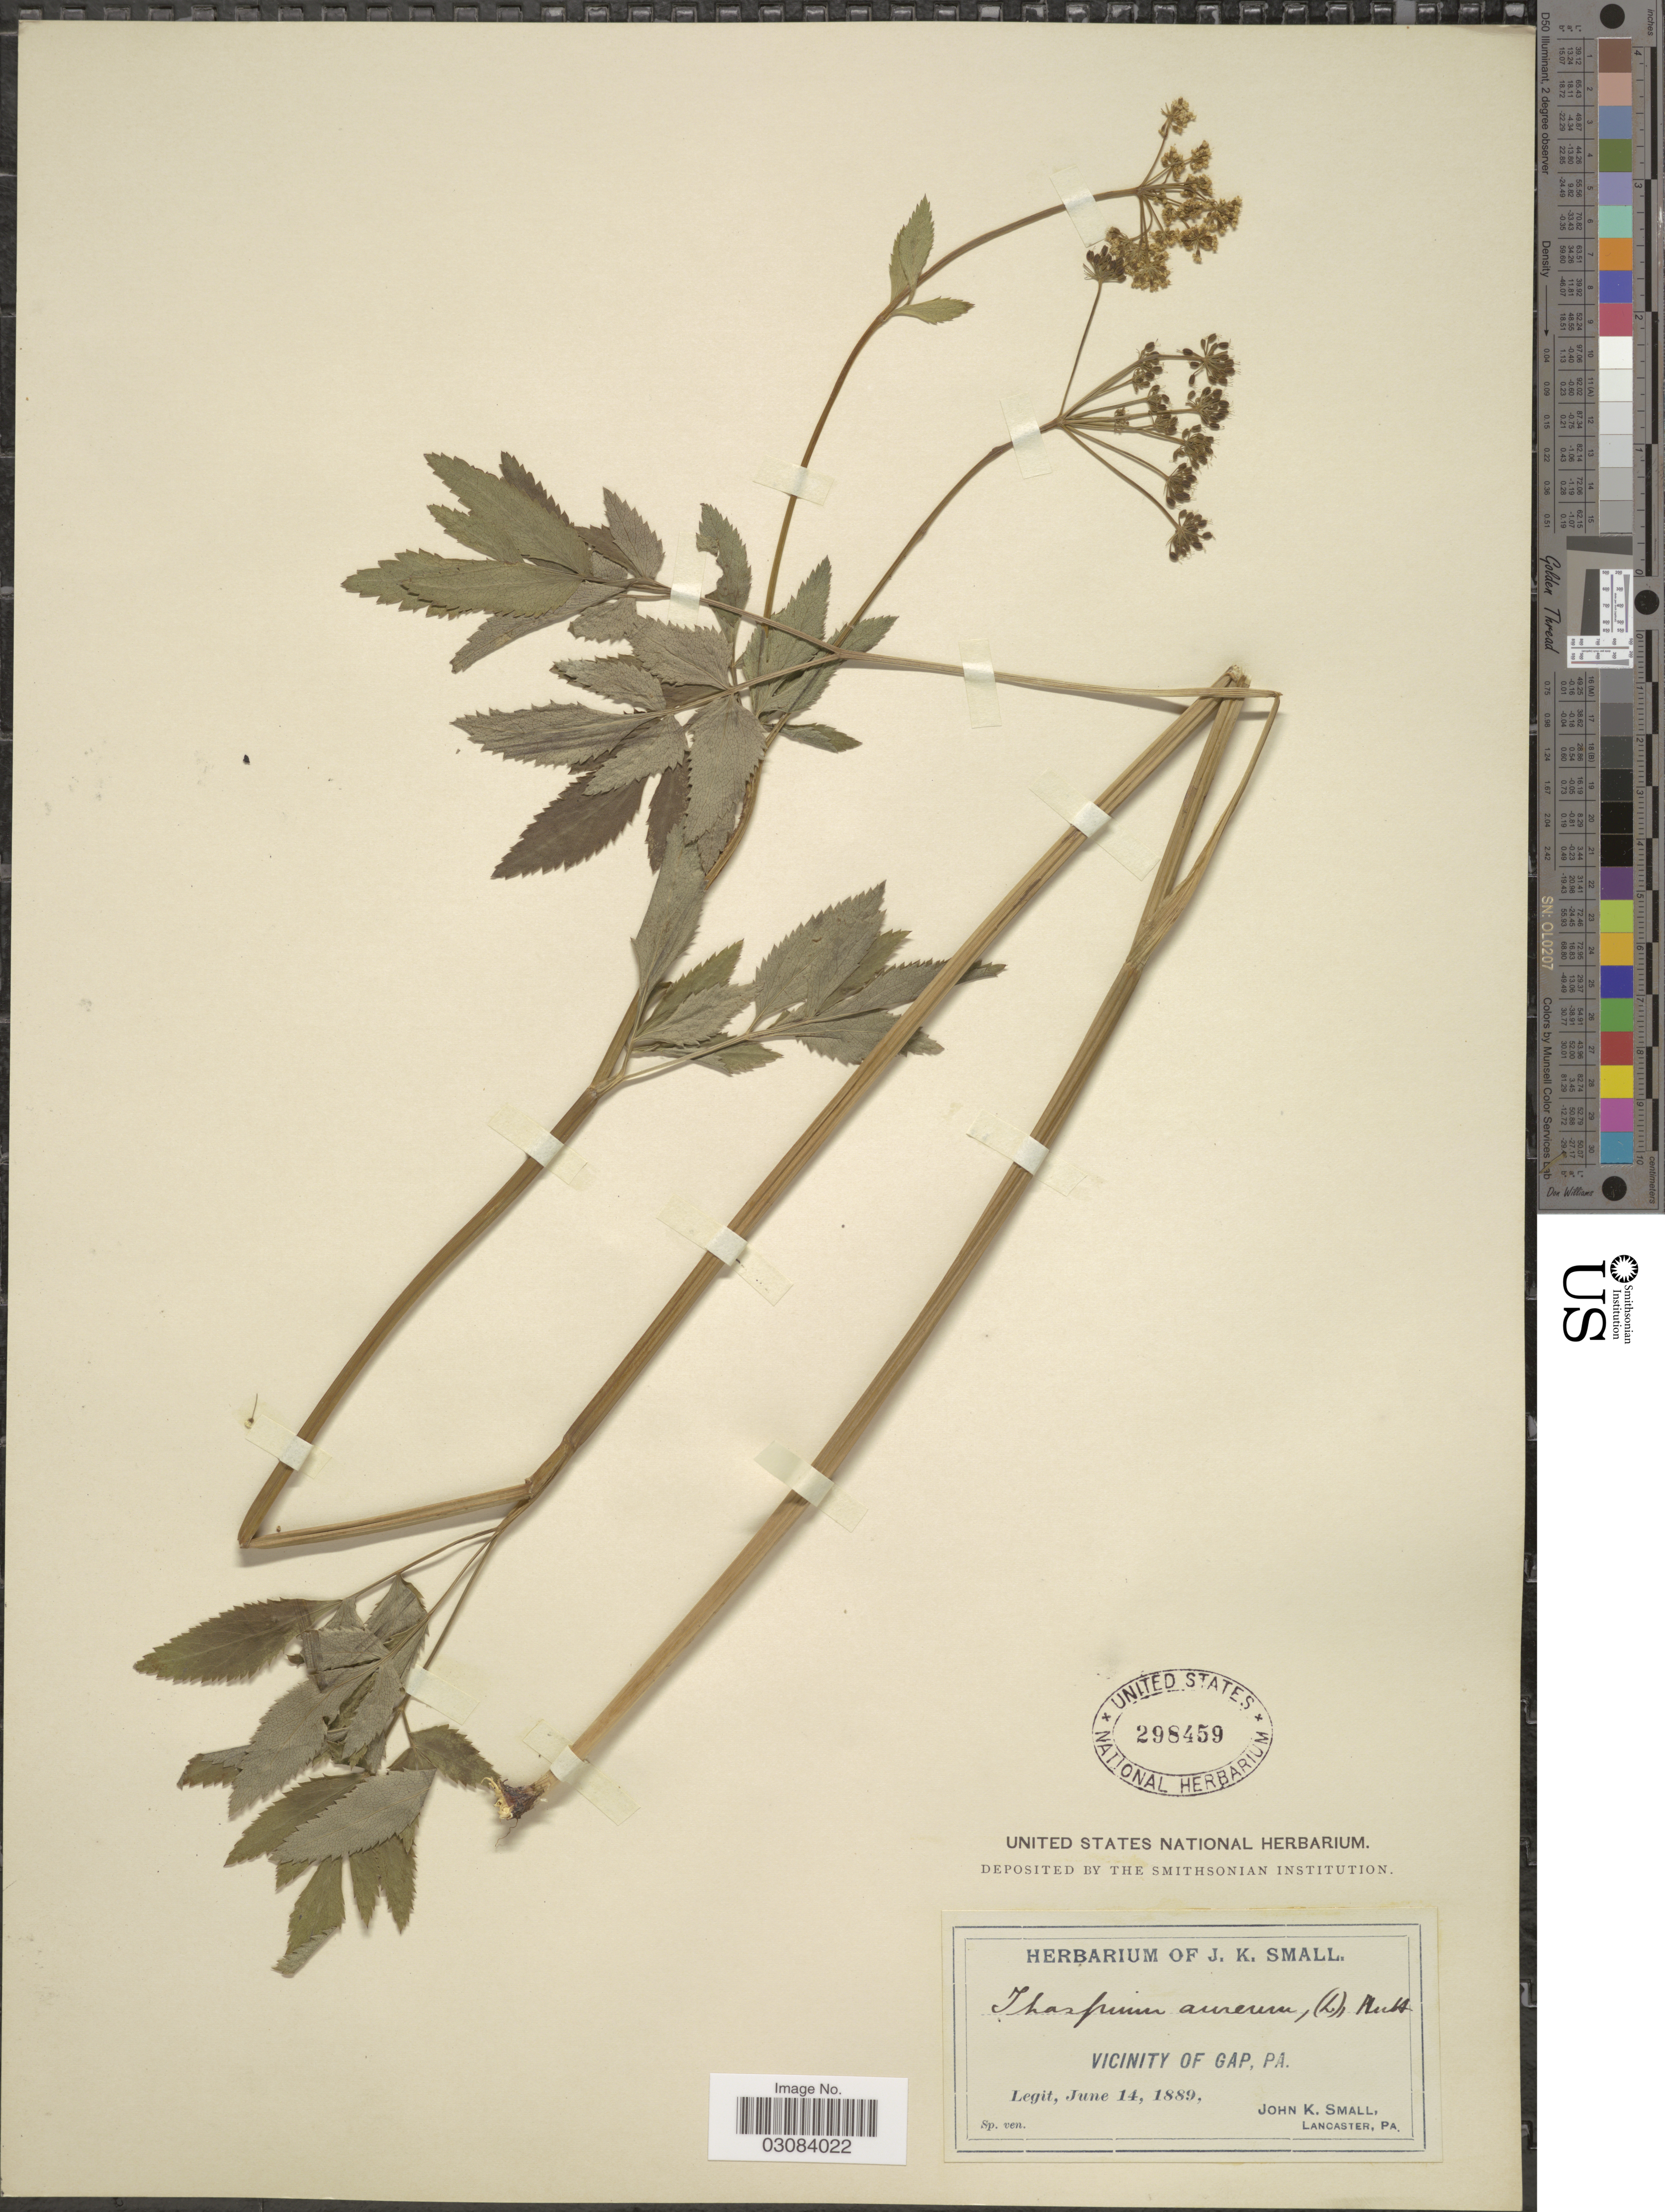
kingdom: Plantae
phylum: Tracheophyta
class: Magnoliopsida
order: Apiales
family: Apiaceae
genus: Zizia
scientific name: Zizia aurea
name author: (L.) Koch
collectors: J. K. Small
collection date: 1889-06-14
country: United States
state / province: Pennsylvania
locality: Vicinity of Gap.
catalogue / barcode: US 298459